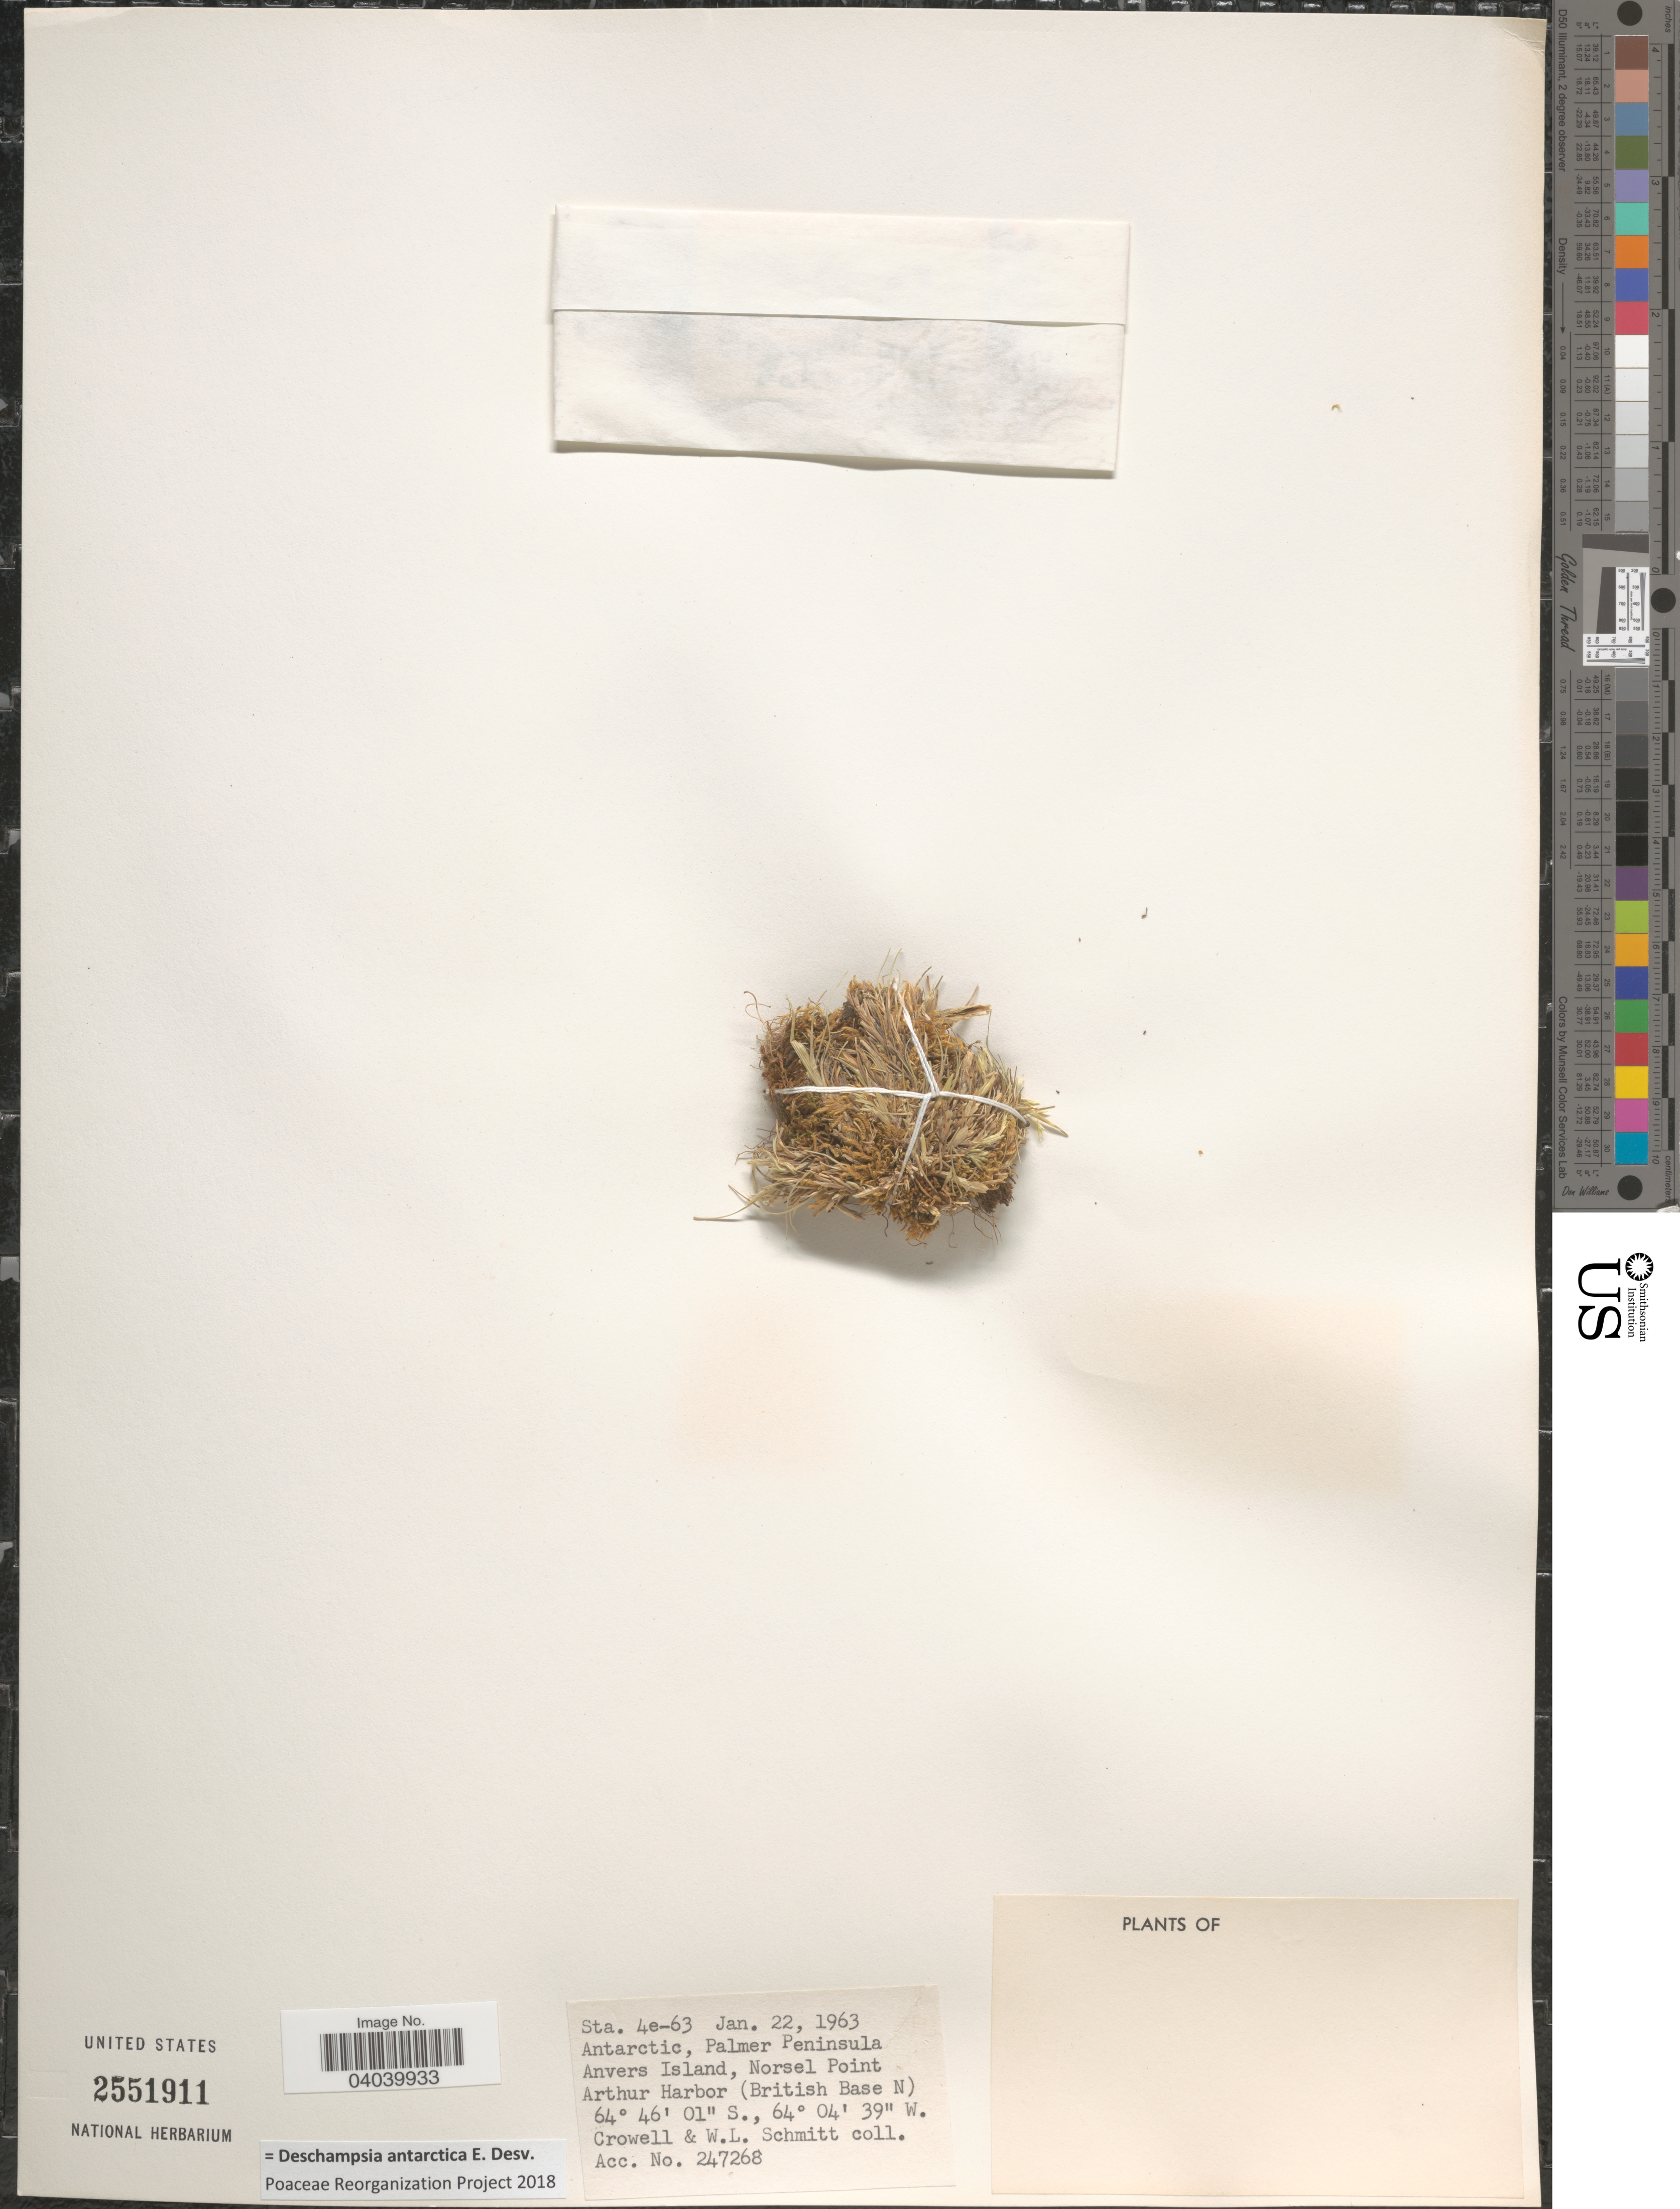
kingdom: Plantae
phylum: Tracheophyta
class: Liliopsida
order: Poales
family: Poaceae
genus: Deschampsia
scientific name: Deschampsia antarctica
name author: É. Desv.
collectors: W. Crowell & W. L. Schmitt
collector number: Sta. 4e-63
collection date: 1963-01-22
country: Antarctica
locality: Antarctic, Palmer Peninsula. Anvers Island, Norsel Point. Arthur Harbor (British Base N).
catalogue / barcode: US 2551911